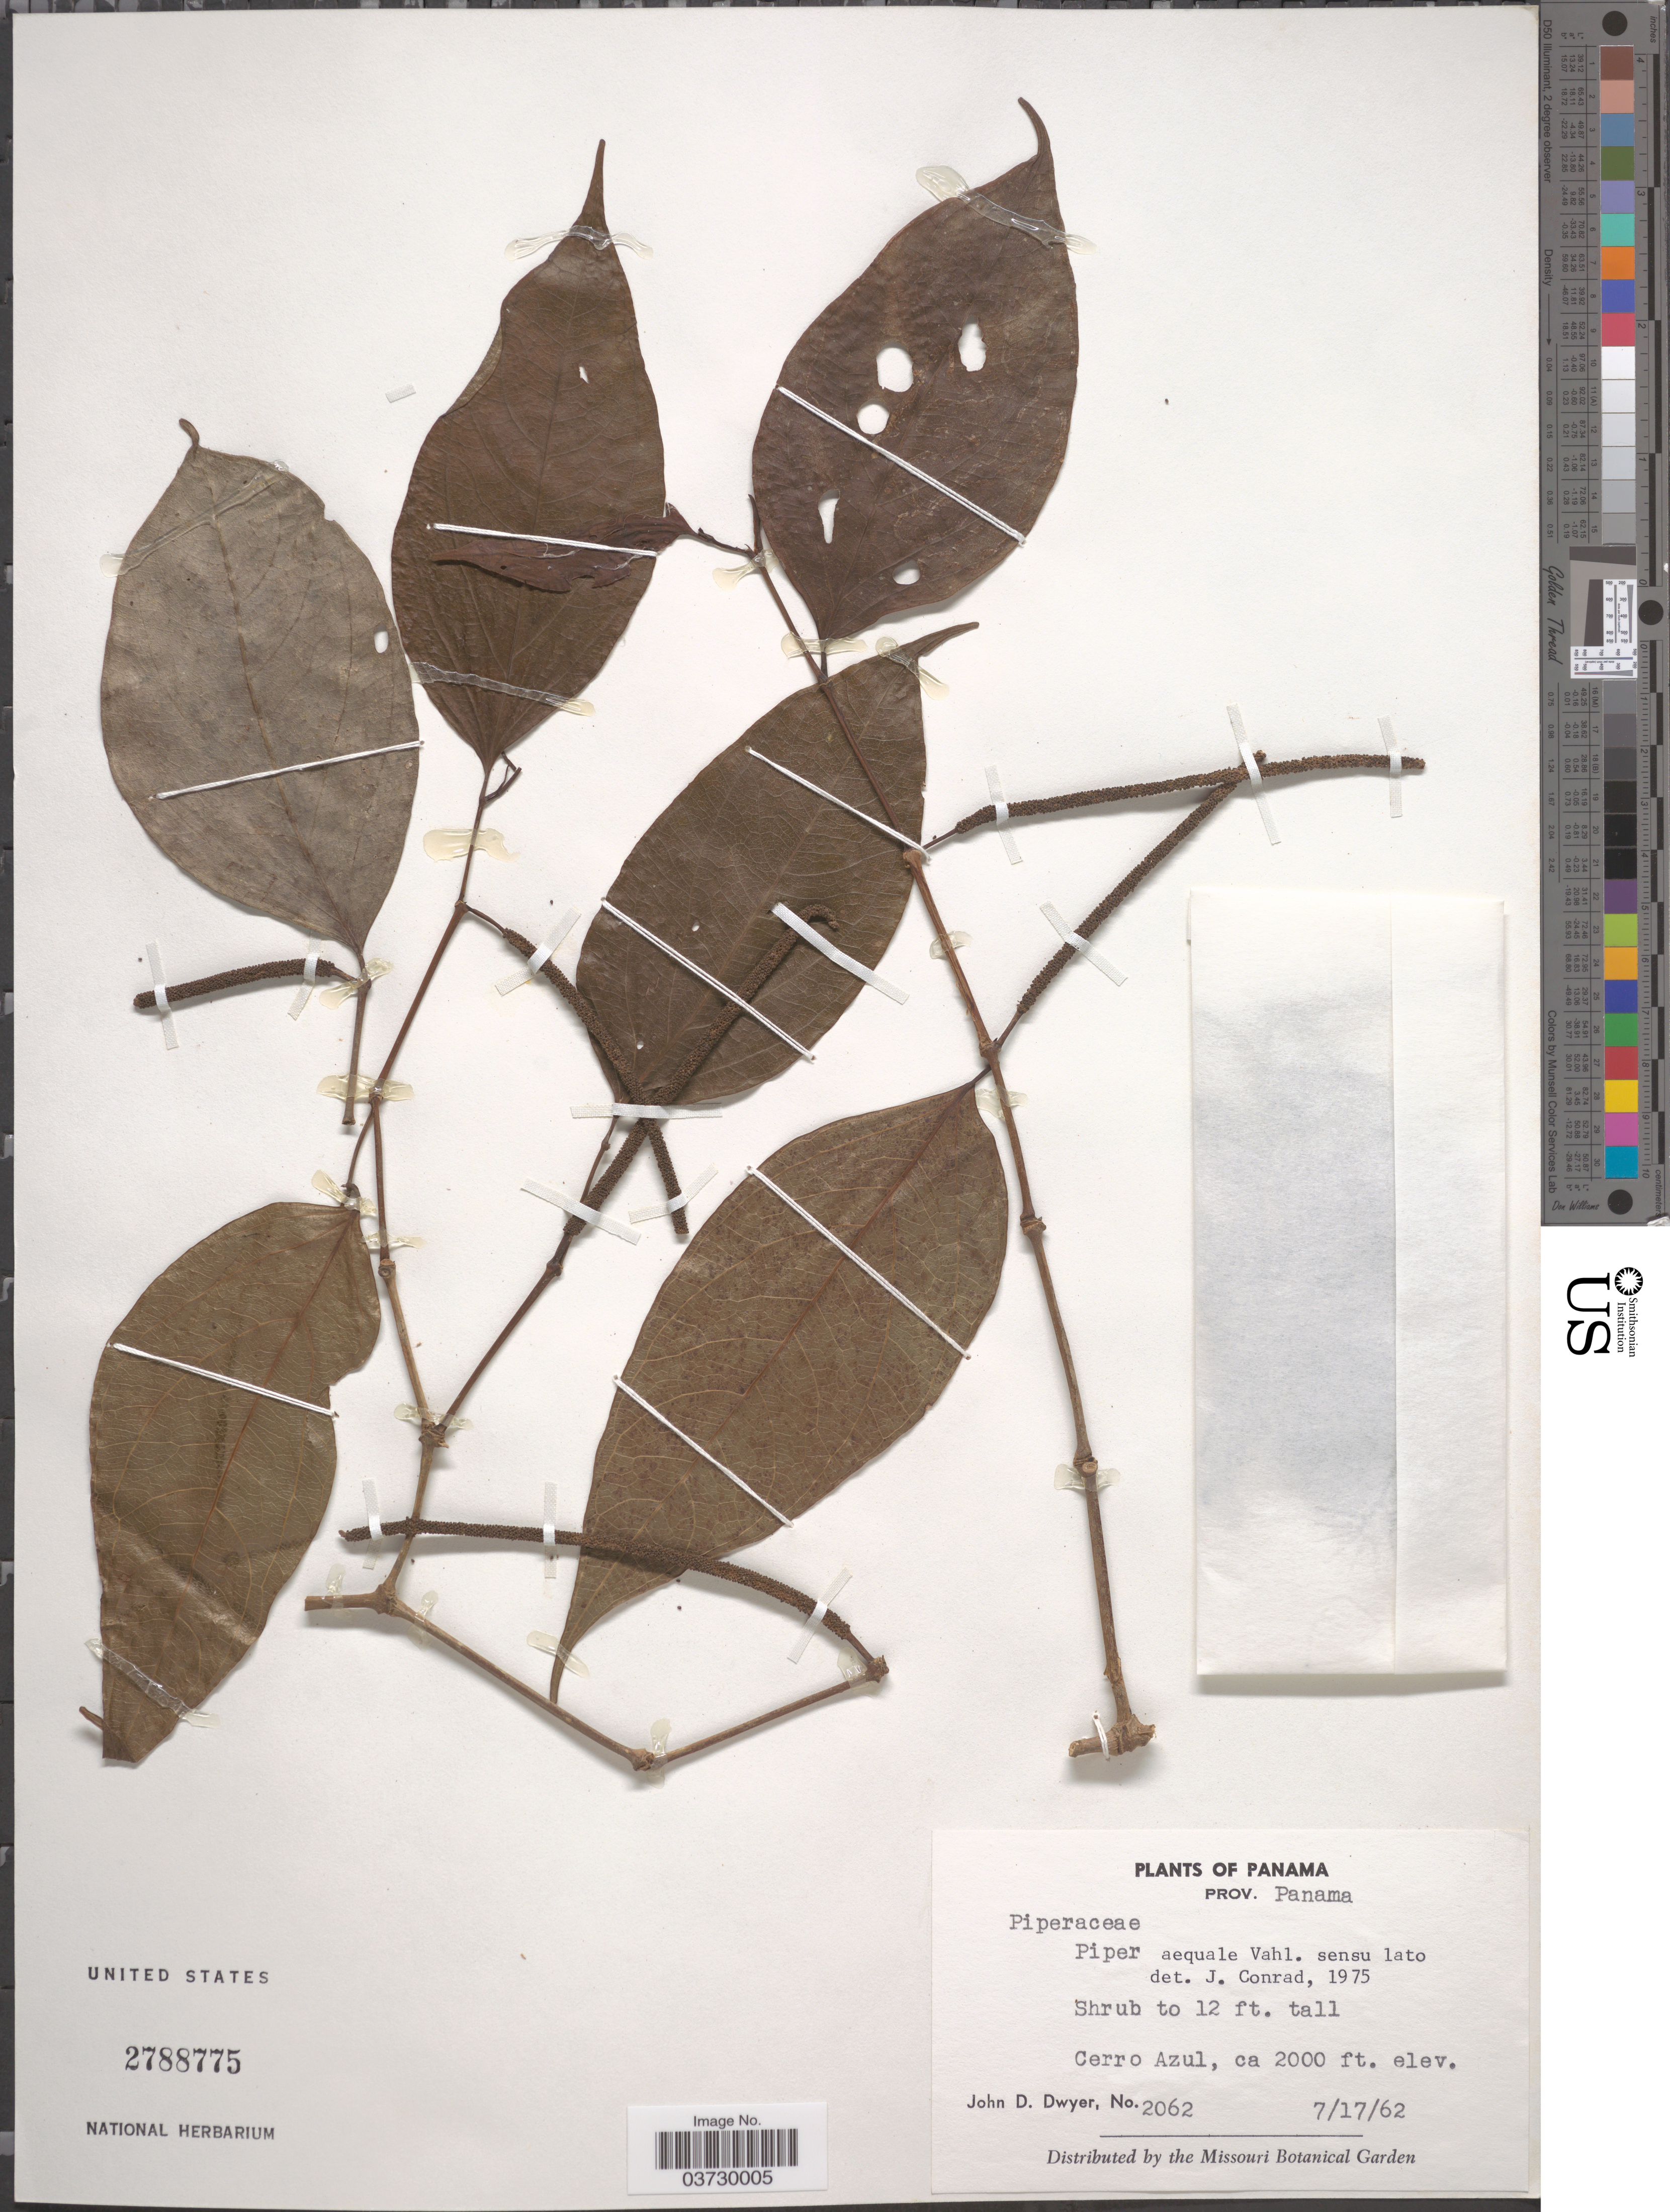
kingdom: Plantae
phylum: Tracheophyta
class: Magnoliopsida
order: Piperales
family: Piperaceae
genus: Piper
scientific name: Piper aequale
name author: Vahl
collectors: J. D. Dwyer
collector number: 2062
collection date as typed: Transcribed d/m/y: 17/7/62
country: Panama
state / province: Panamá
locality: Cerro Azul.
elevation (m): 610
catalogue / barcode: US 2788775